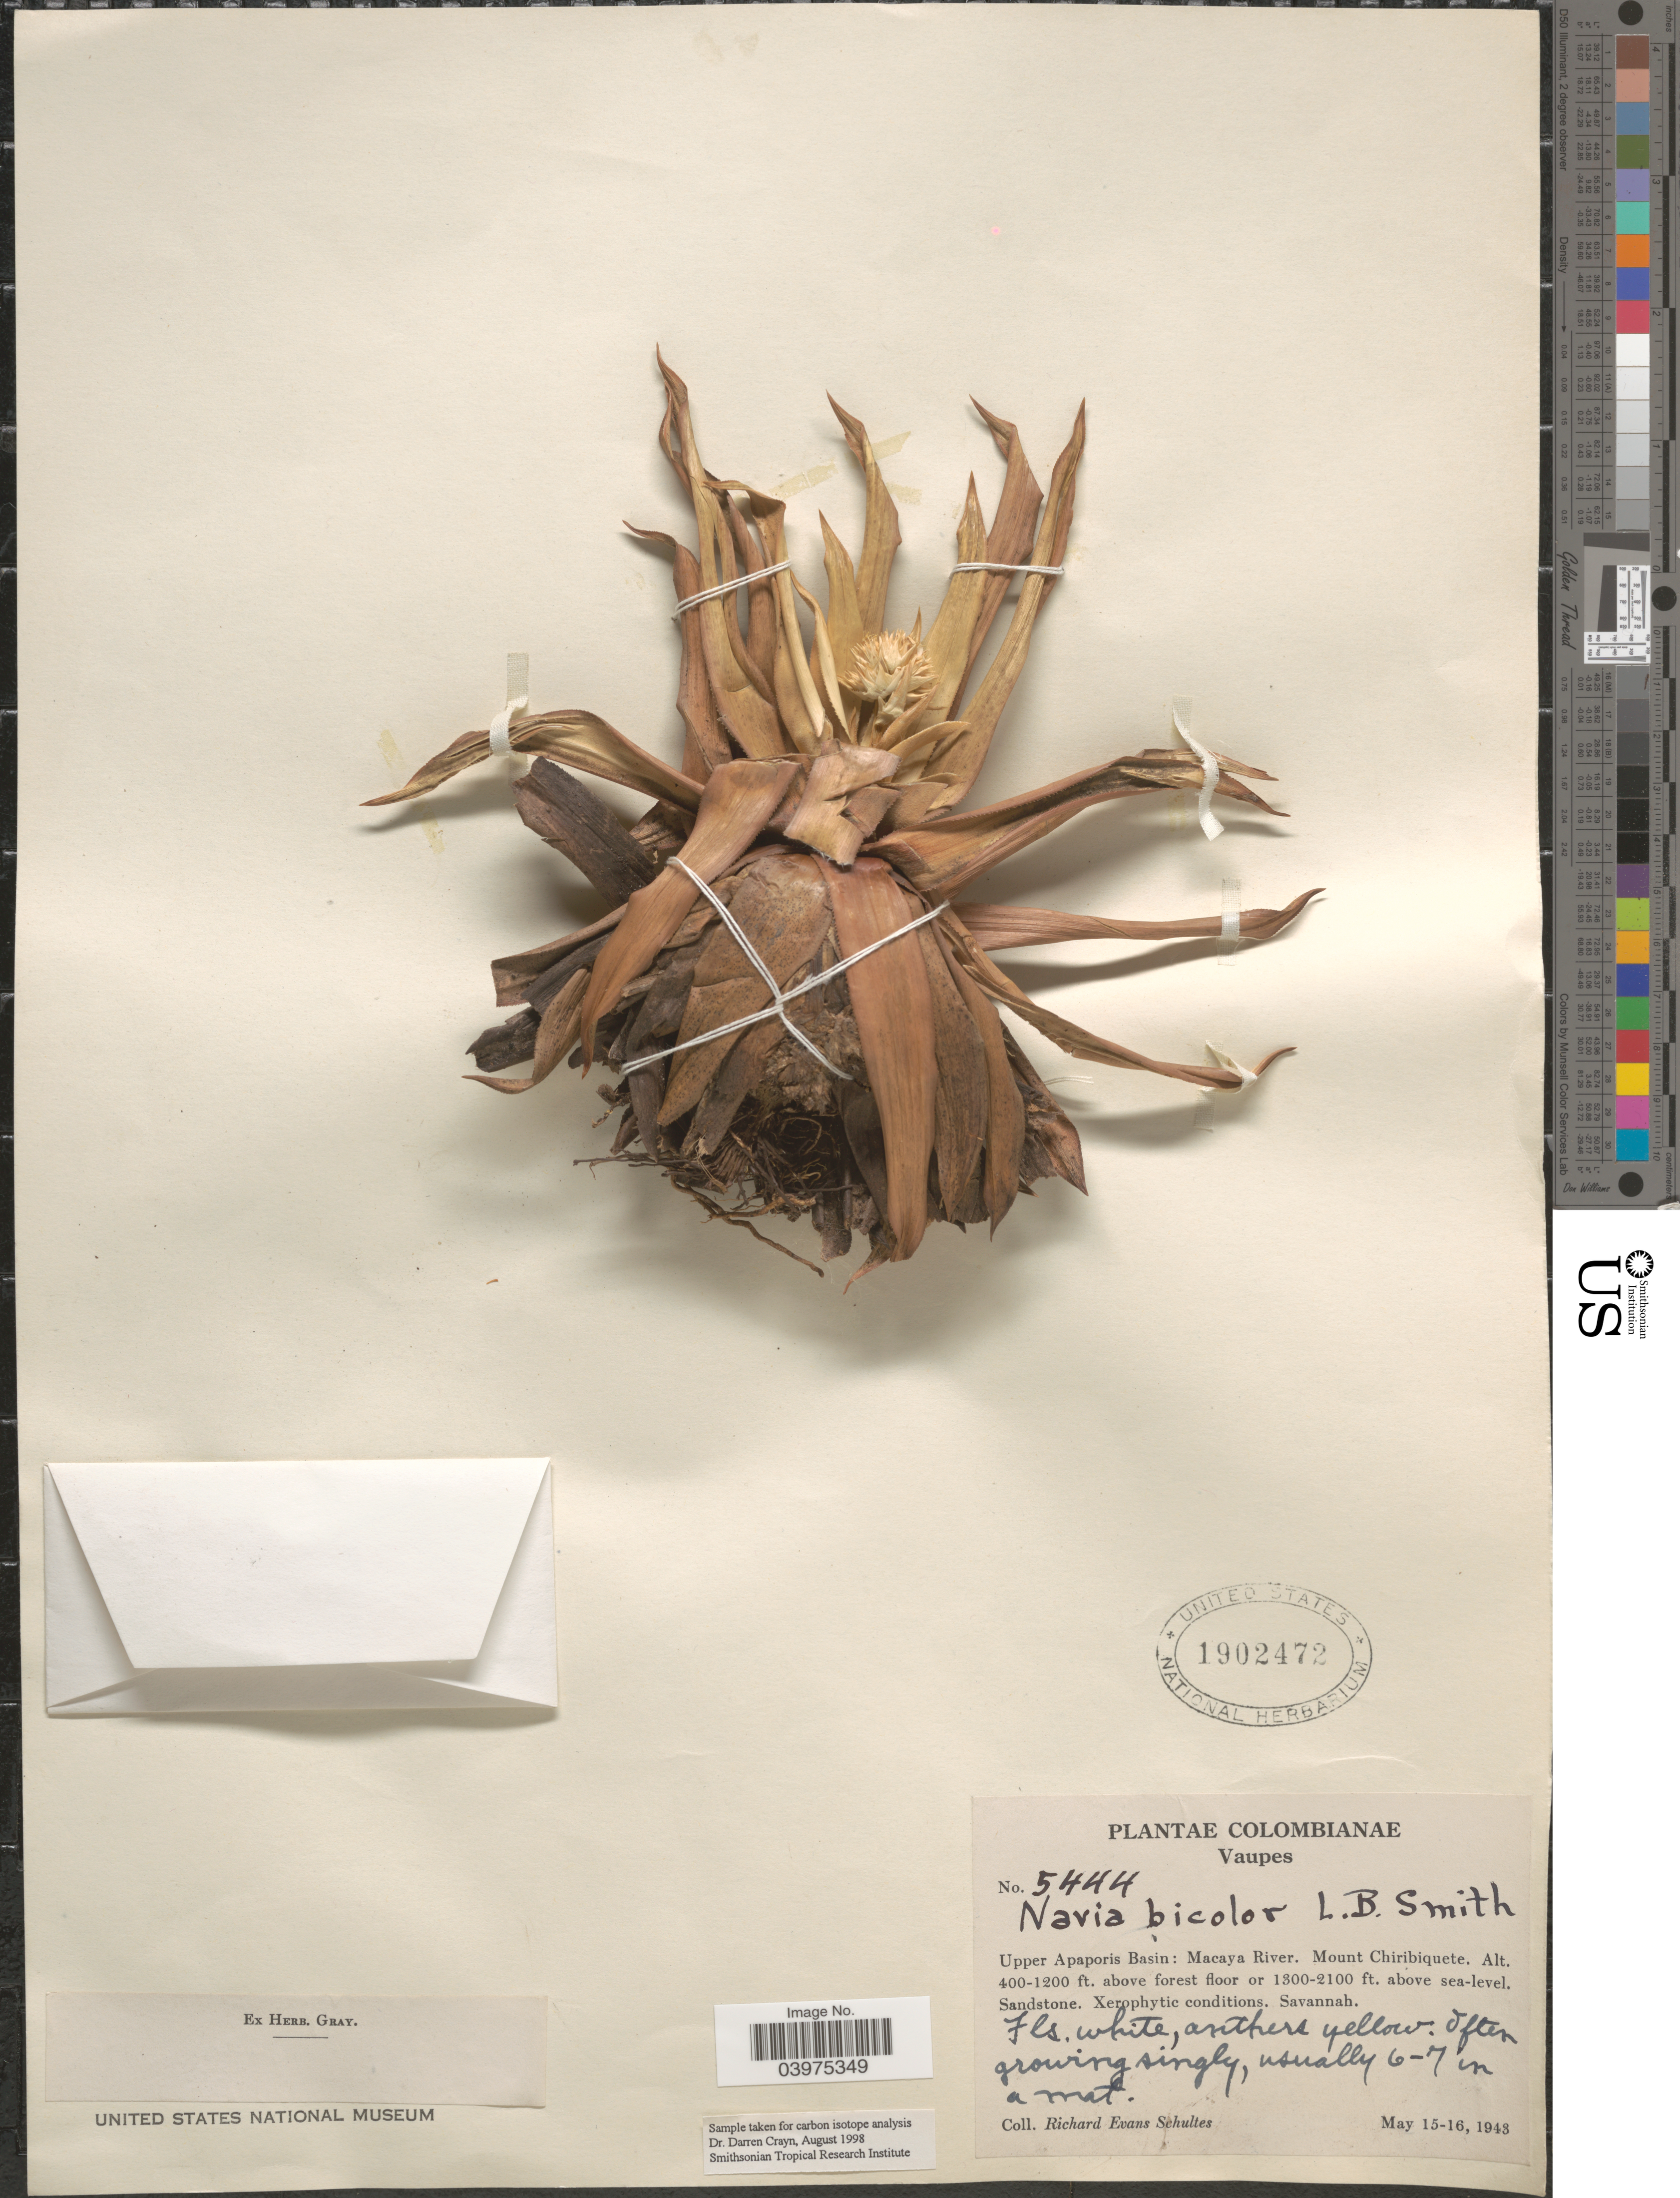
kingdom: Plantae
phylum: Tracheophyta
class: Liliopsida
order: Poales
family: Bromeliaceae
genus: Navia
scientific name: Navia bicolor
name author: L.B. Sm.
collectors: R. E. Schultes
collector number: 5444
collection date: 1943-05-15/1943-05-16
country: Colombia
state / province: Vaupés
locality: Upper Apaporis Basin: Macaya River. Mount Chiribiquete.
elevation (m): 396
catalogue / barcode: US 1902472